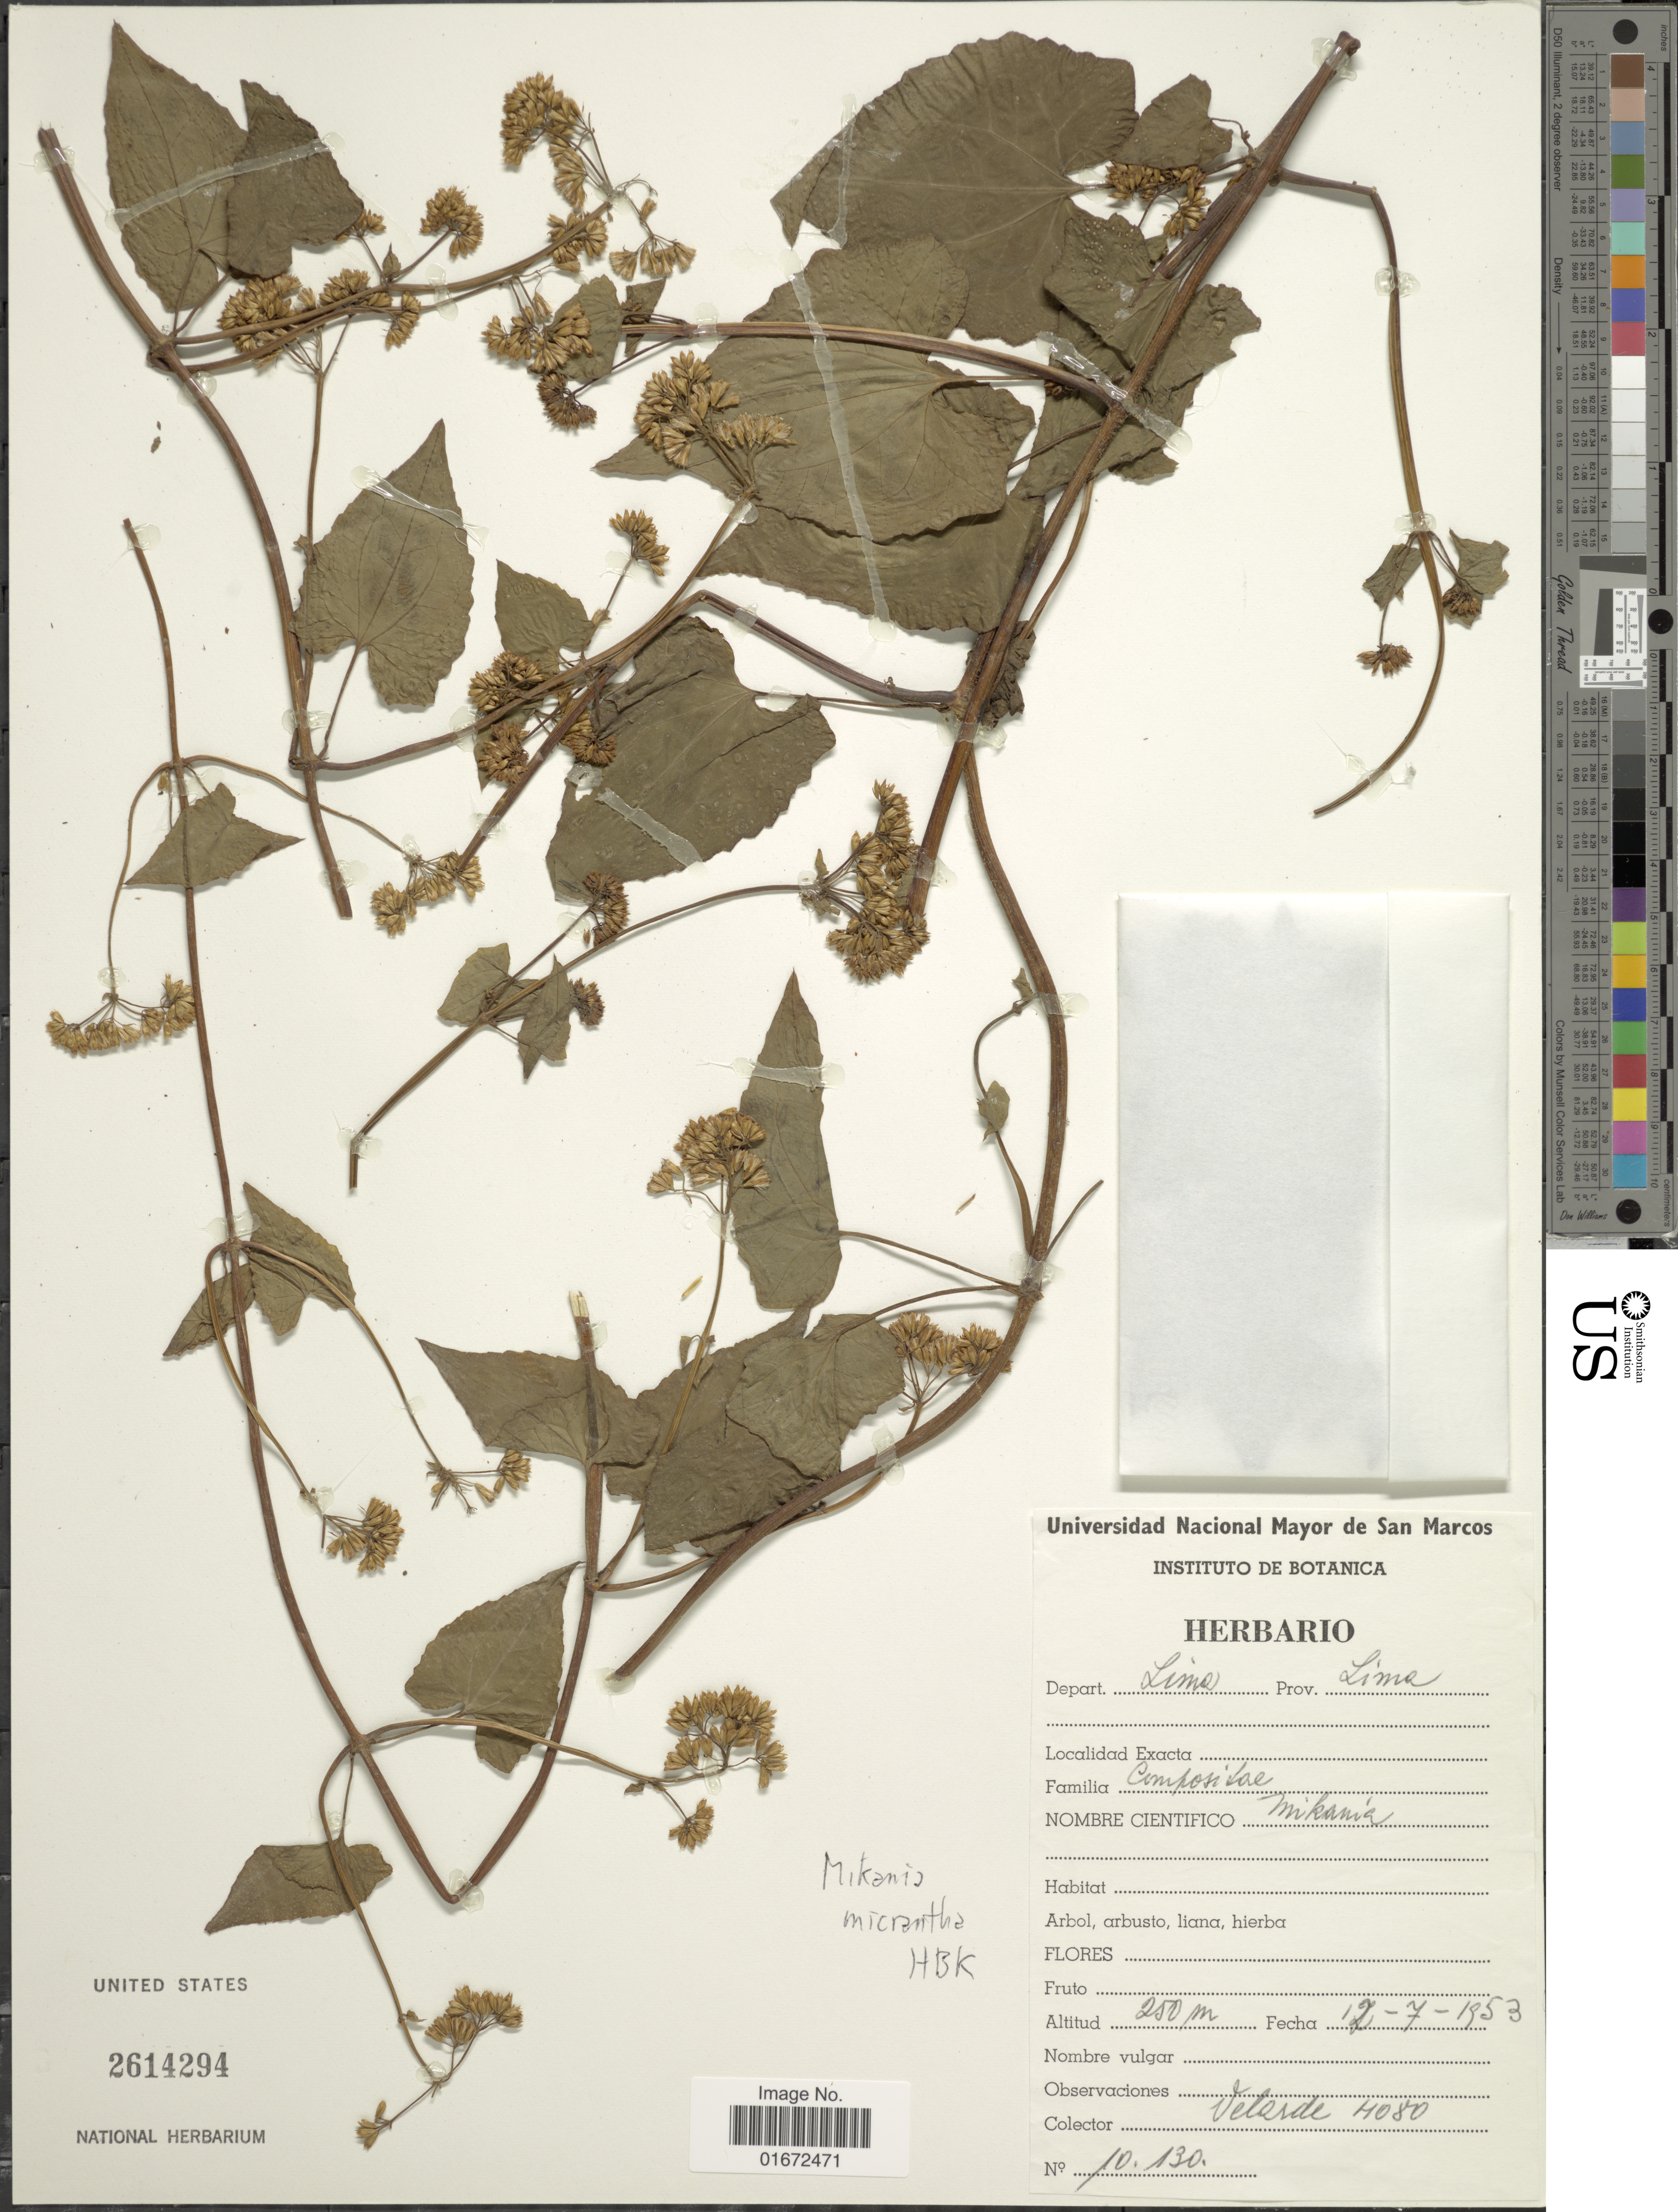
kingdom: Plantae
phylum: Tracheophyta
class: Magnoliopsida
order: Asterales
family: Asteraceae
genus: Mikania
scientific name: Mikania micrantha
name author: Kunth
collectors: -. Velarde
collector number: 4080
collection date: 1953-07-12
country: Peru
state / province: Lima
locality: Depart. Lima. Prov. Lima.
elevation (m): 250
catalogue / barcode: US 2614294